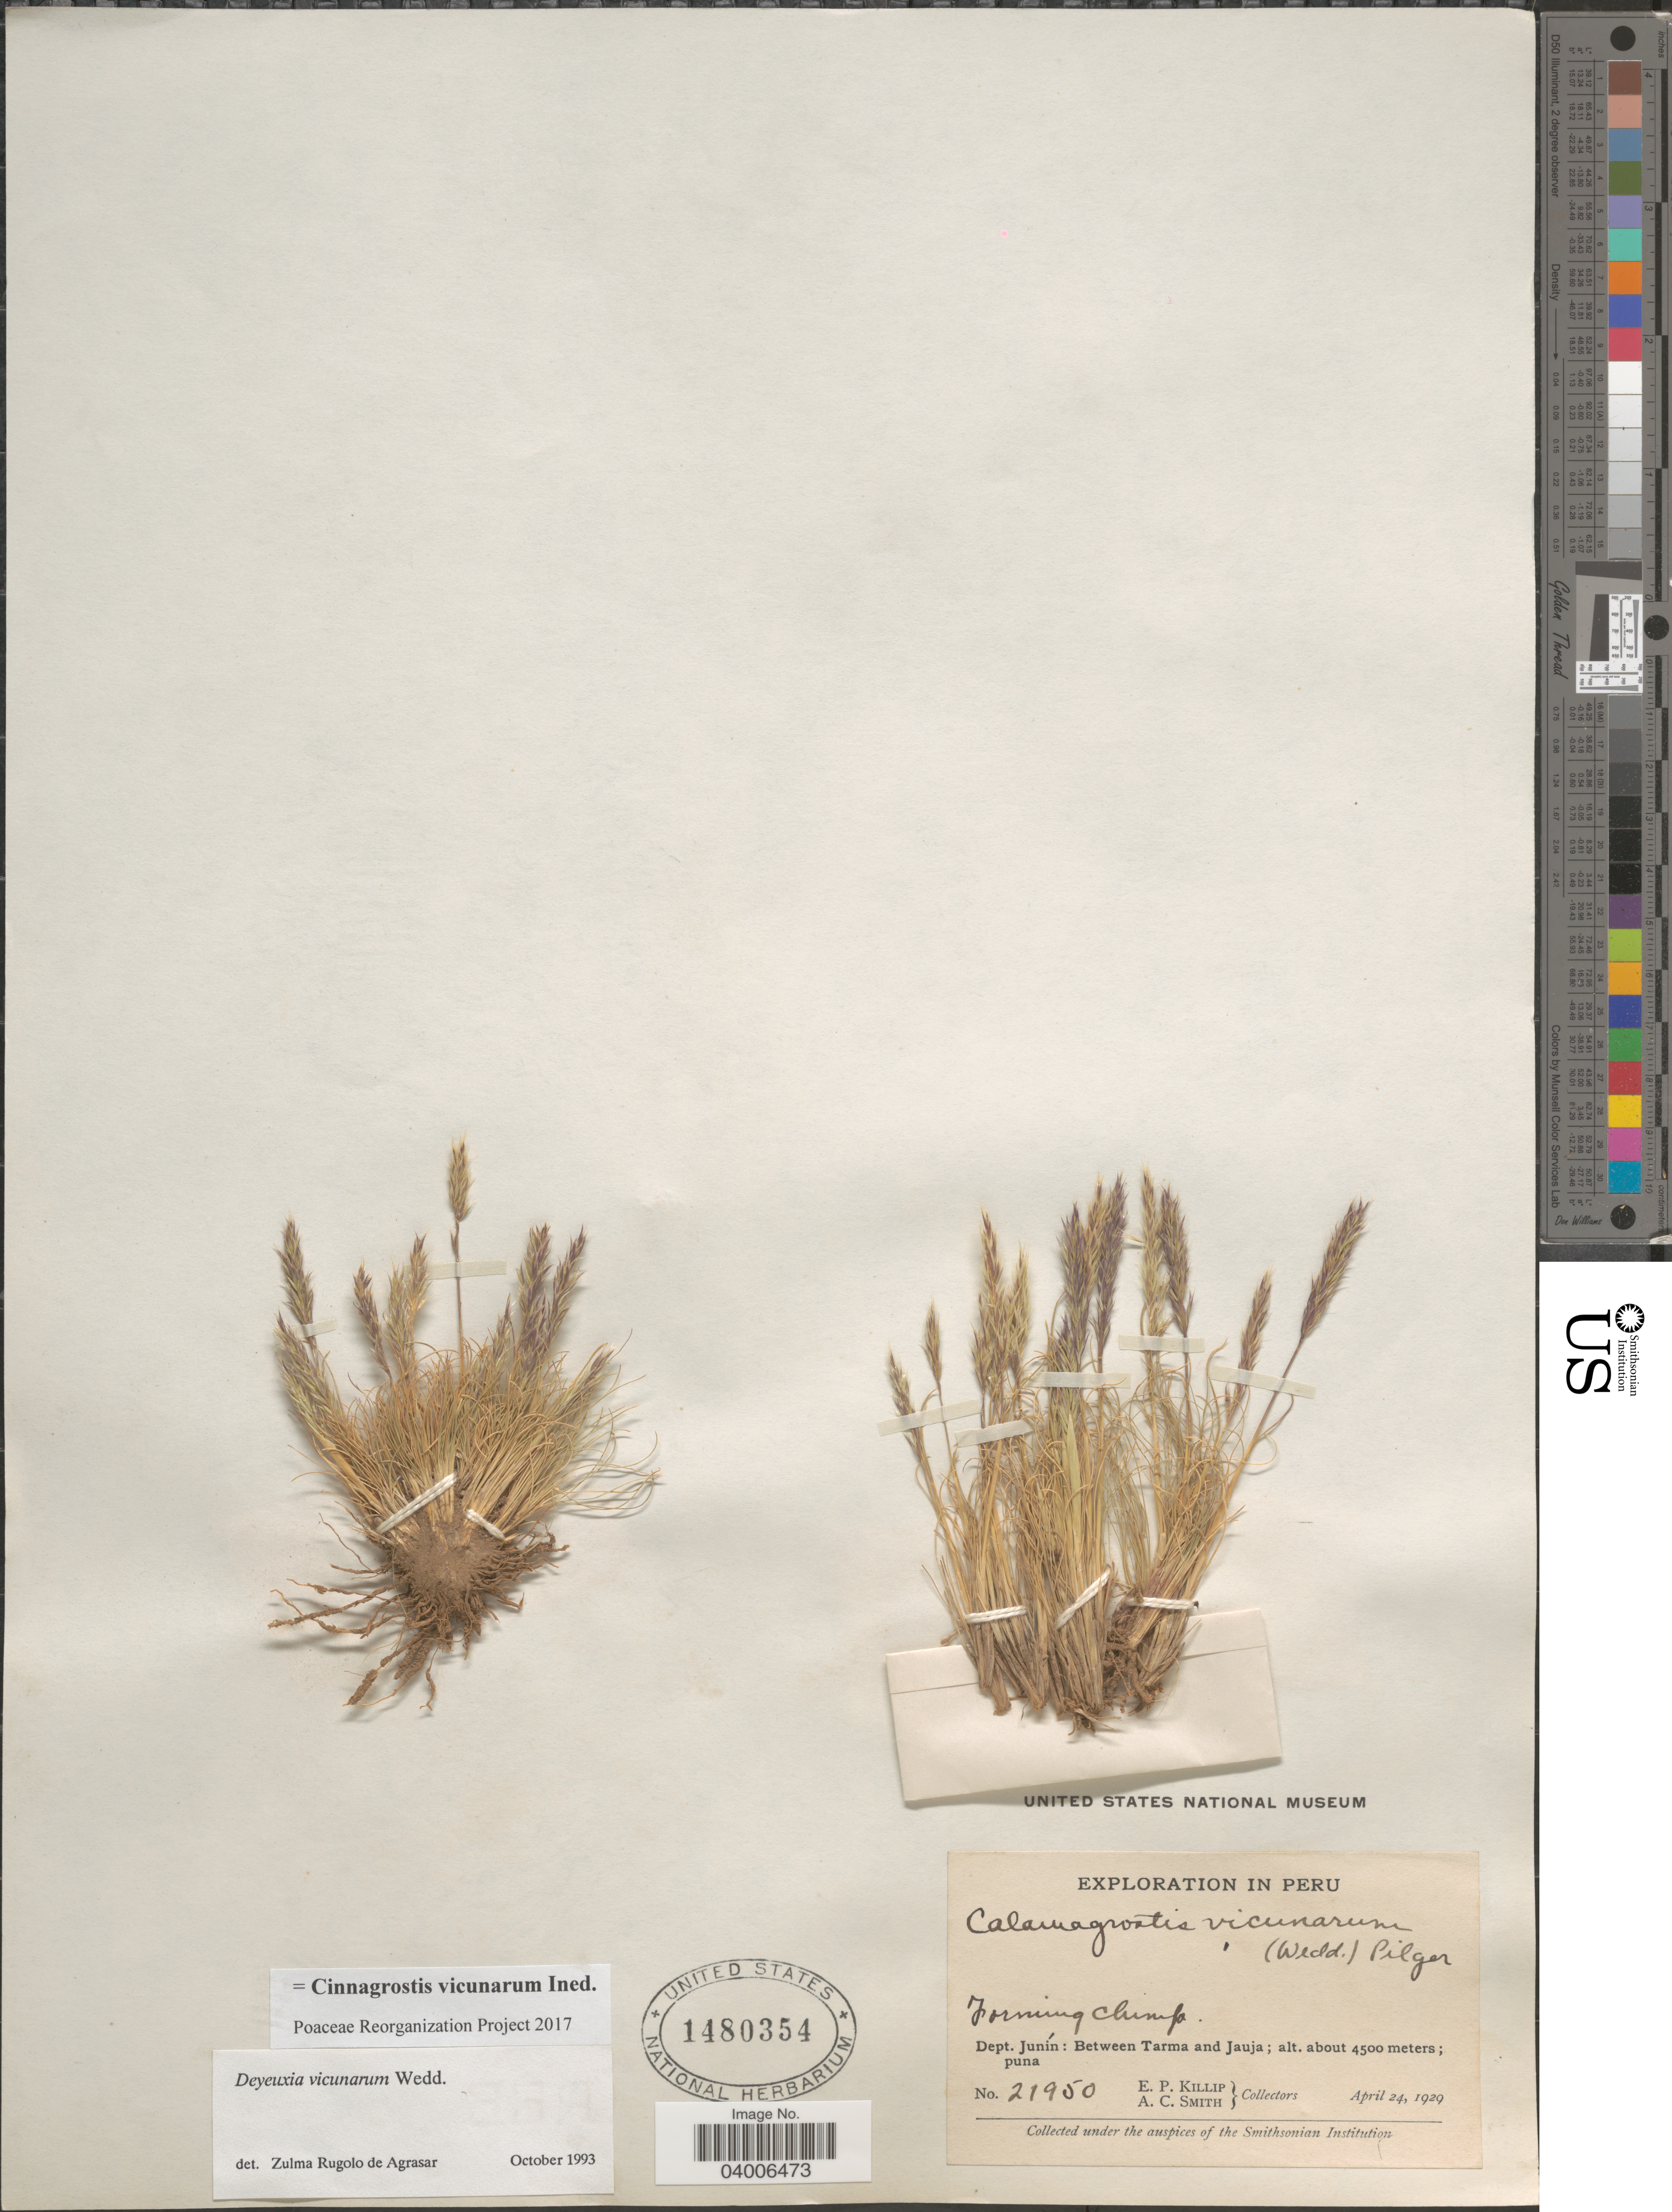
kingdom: Plantae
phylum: Tracheophyta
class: Liliopsida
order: Poales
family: Poaceae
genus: Cinnagrostis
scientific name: Cinnagrostis vicunarum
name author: (Wedd.) P.M. Peterson et al.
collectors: E. P. Killip & A. C. Smith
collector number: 21950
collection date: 1929-04-24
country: Peru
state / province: Junín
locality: Dept. Junín: Between Tarma and Jauja.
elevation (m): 4500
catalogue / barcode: US 1480354